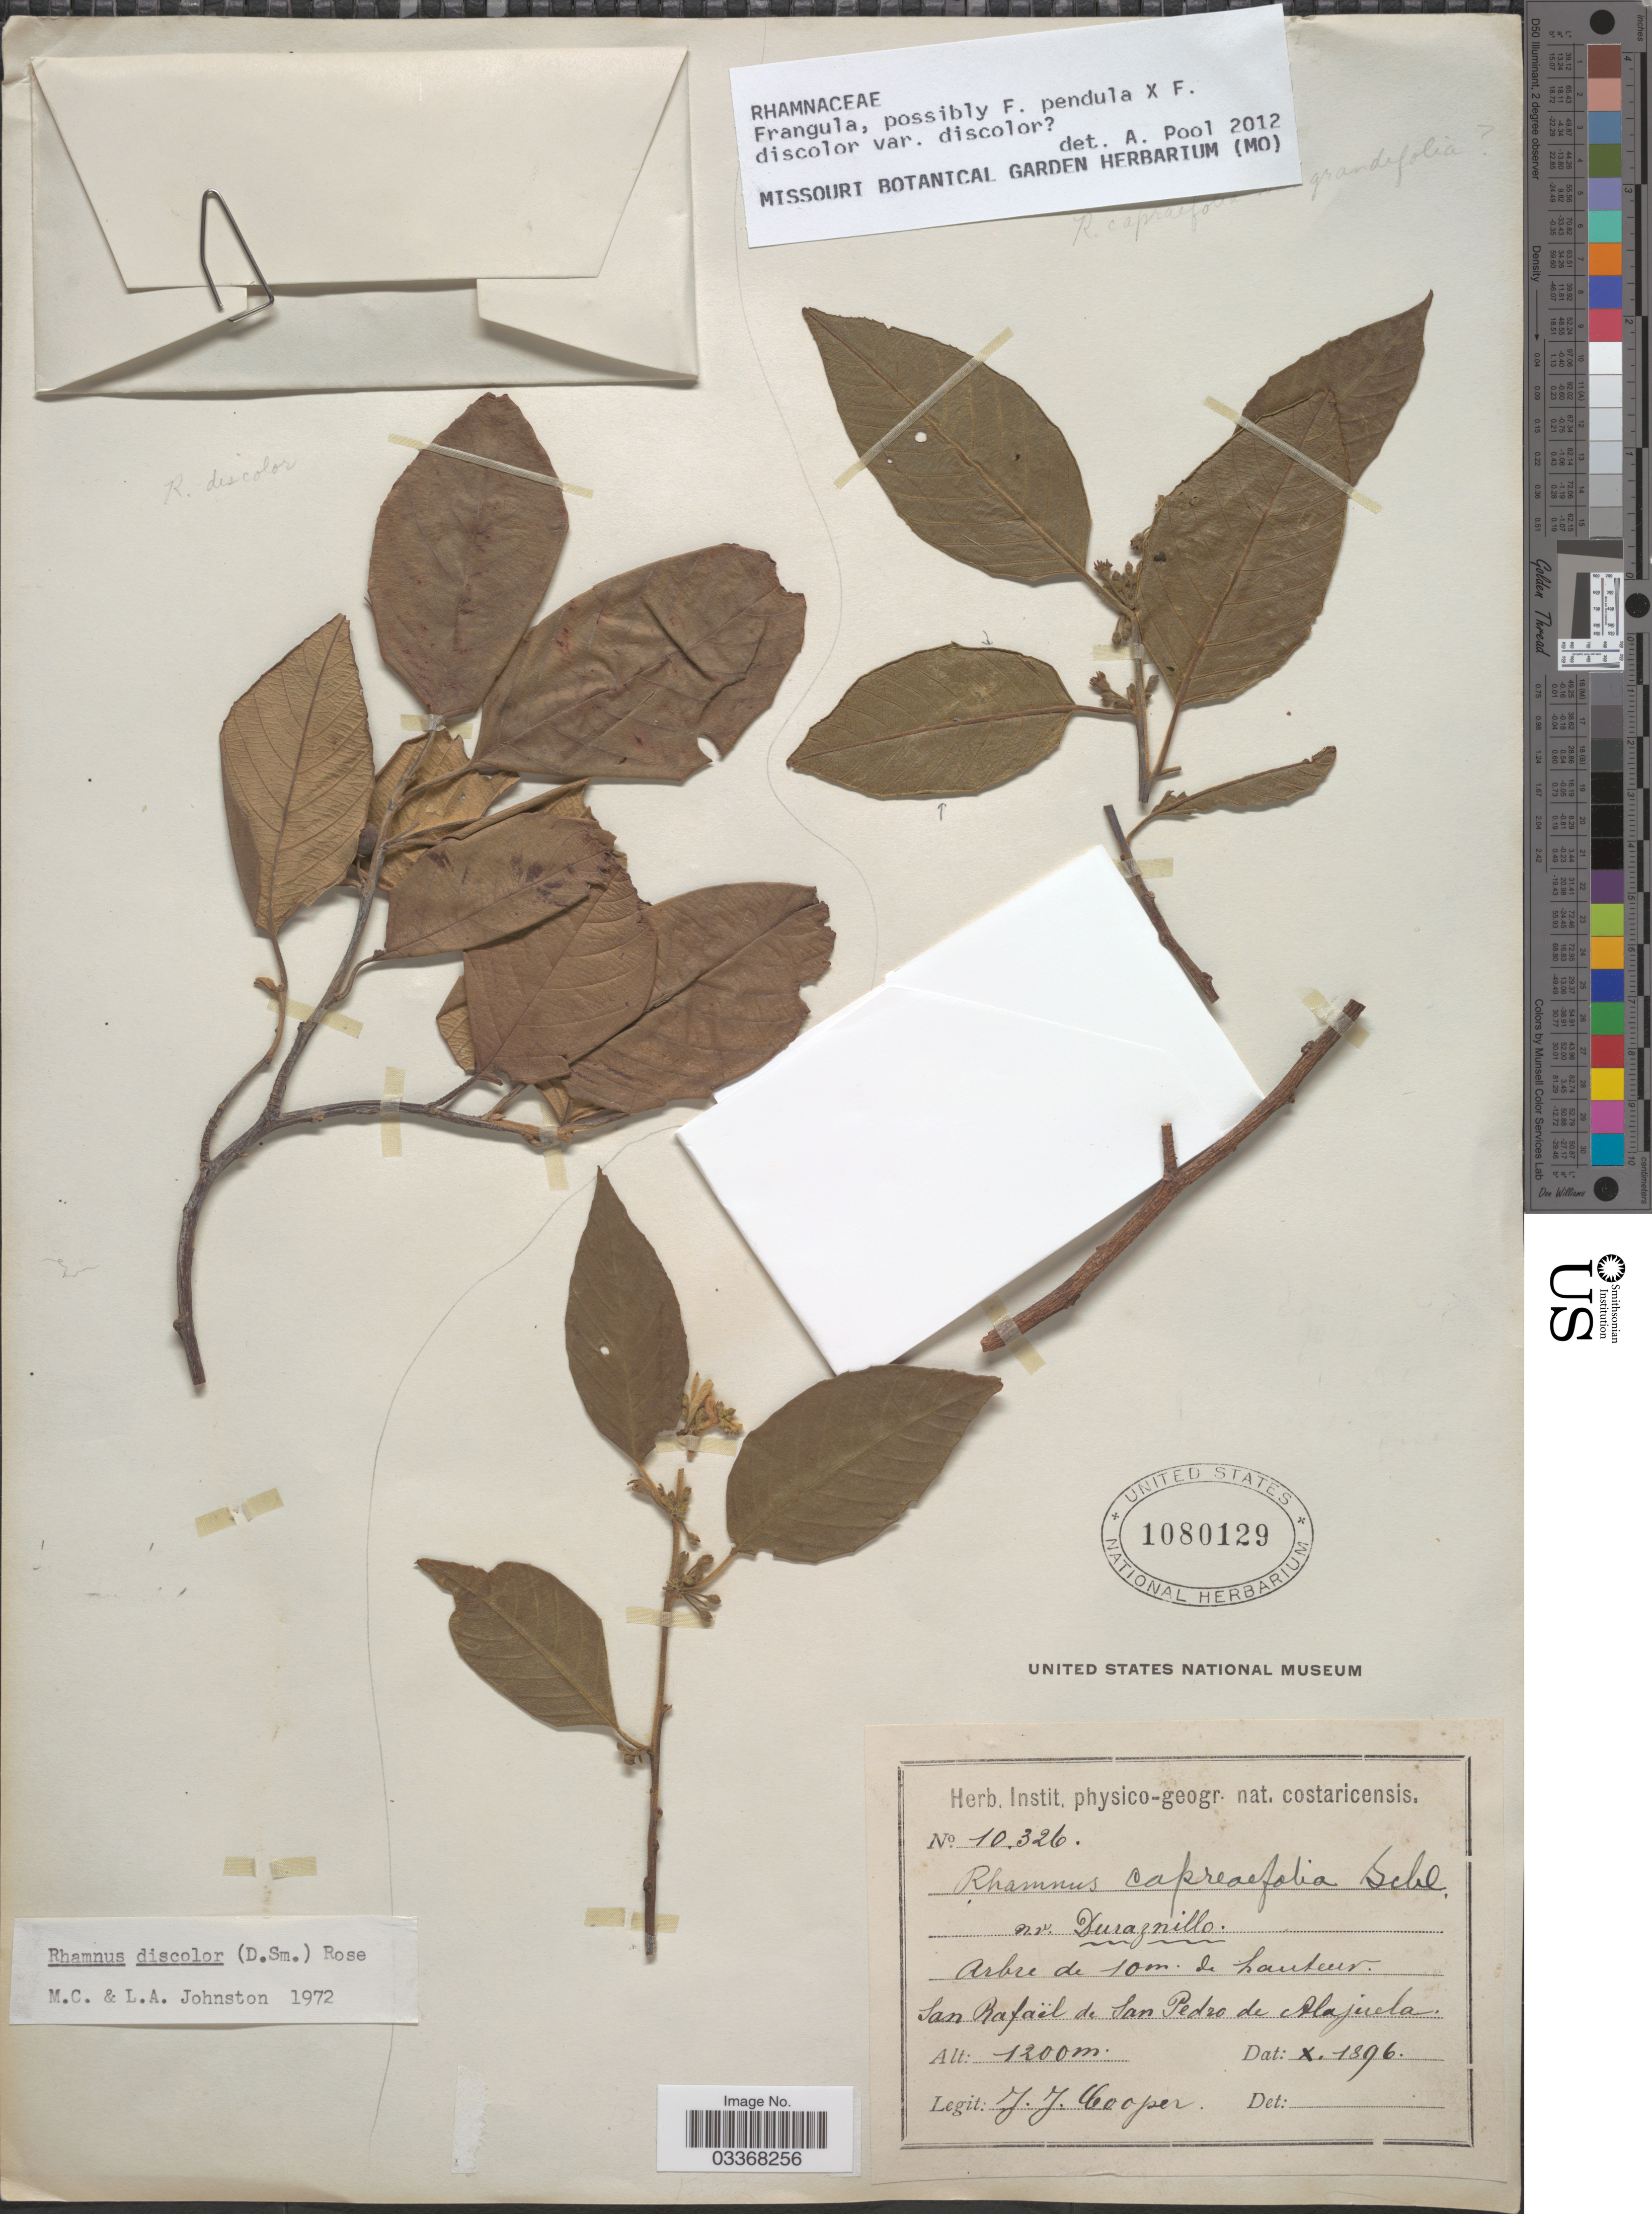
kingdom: Plantae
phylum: Tracheophyta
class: Magnoliopsida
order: Rosales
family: Rhamnaceae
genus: Frangula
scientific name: Frangula sp.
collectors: J. J. Cooper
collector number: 10326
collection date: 1896-10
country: Costa Rica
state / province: Alajuela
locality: San Rafaël de San Pedro de Alajuela.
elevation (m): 1200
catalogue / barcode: US 1080129